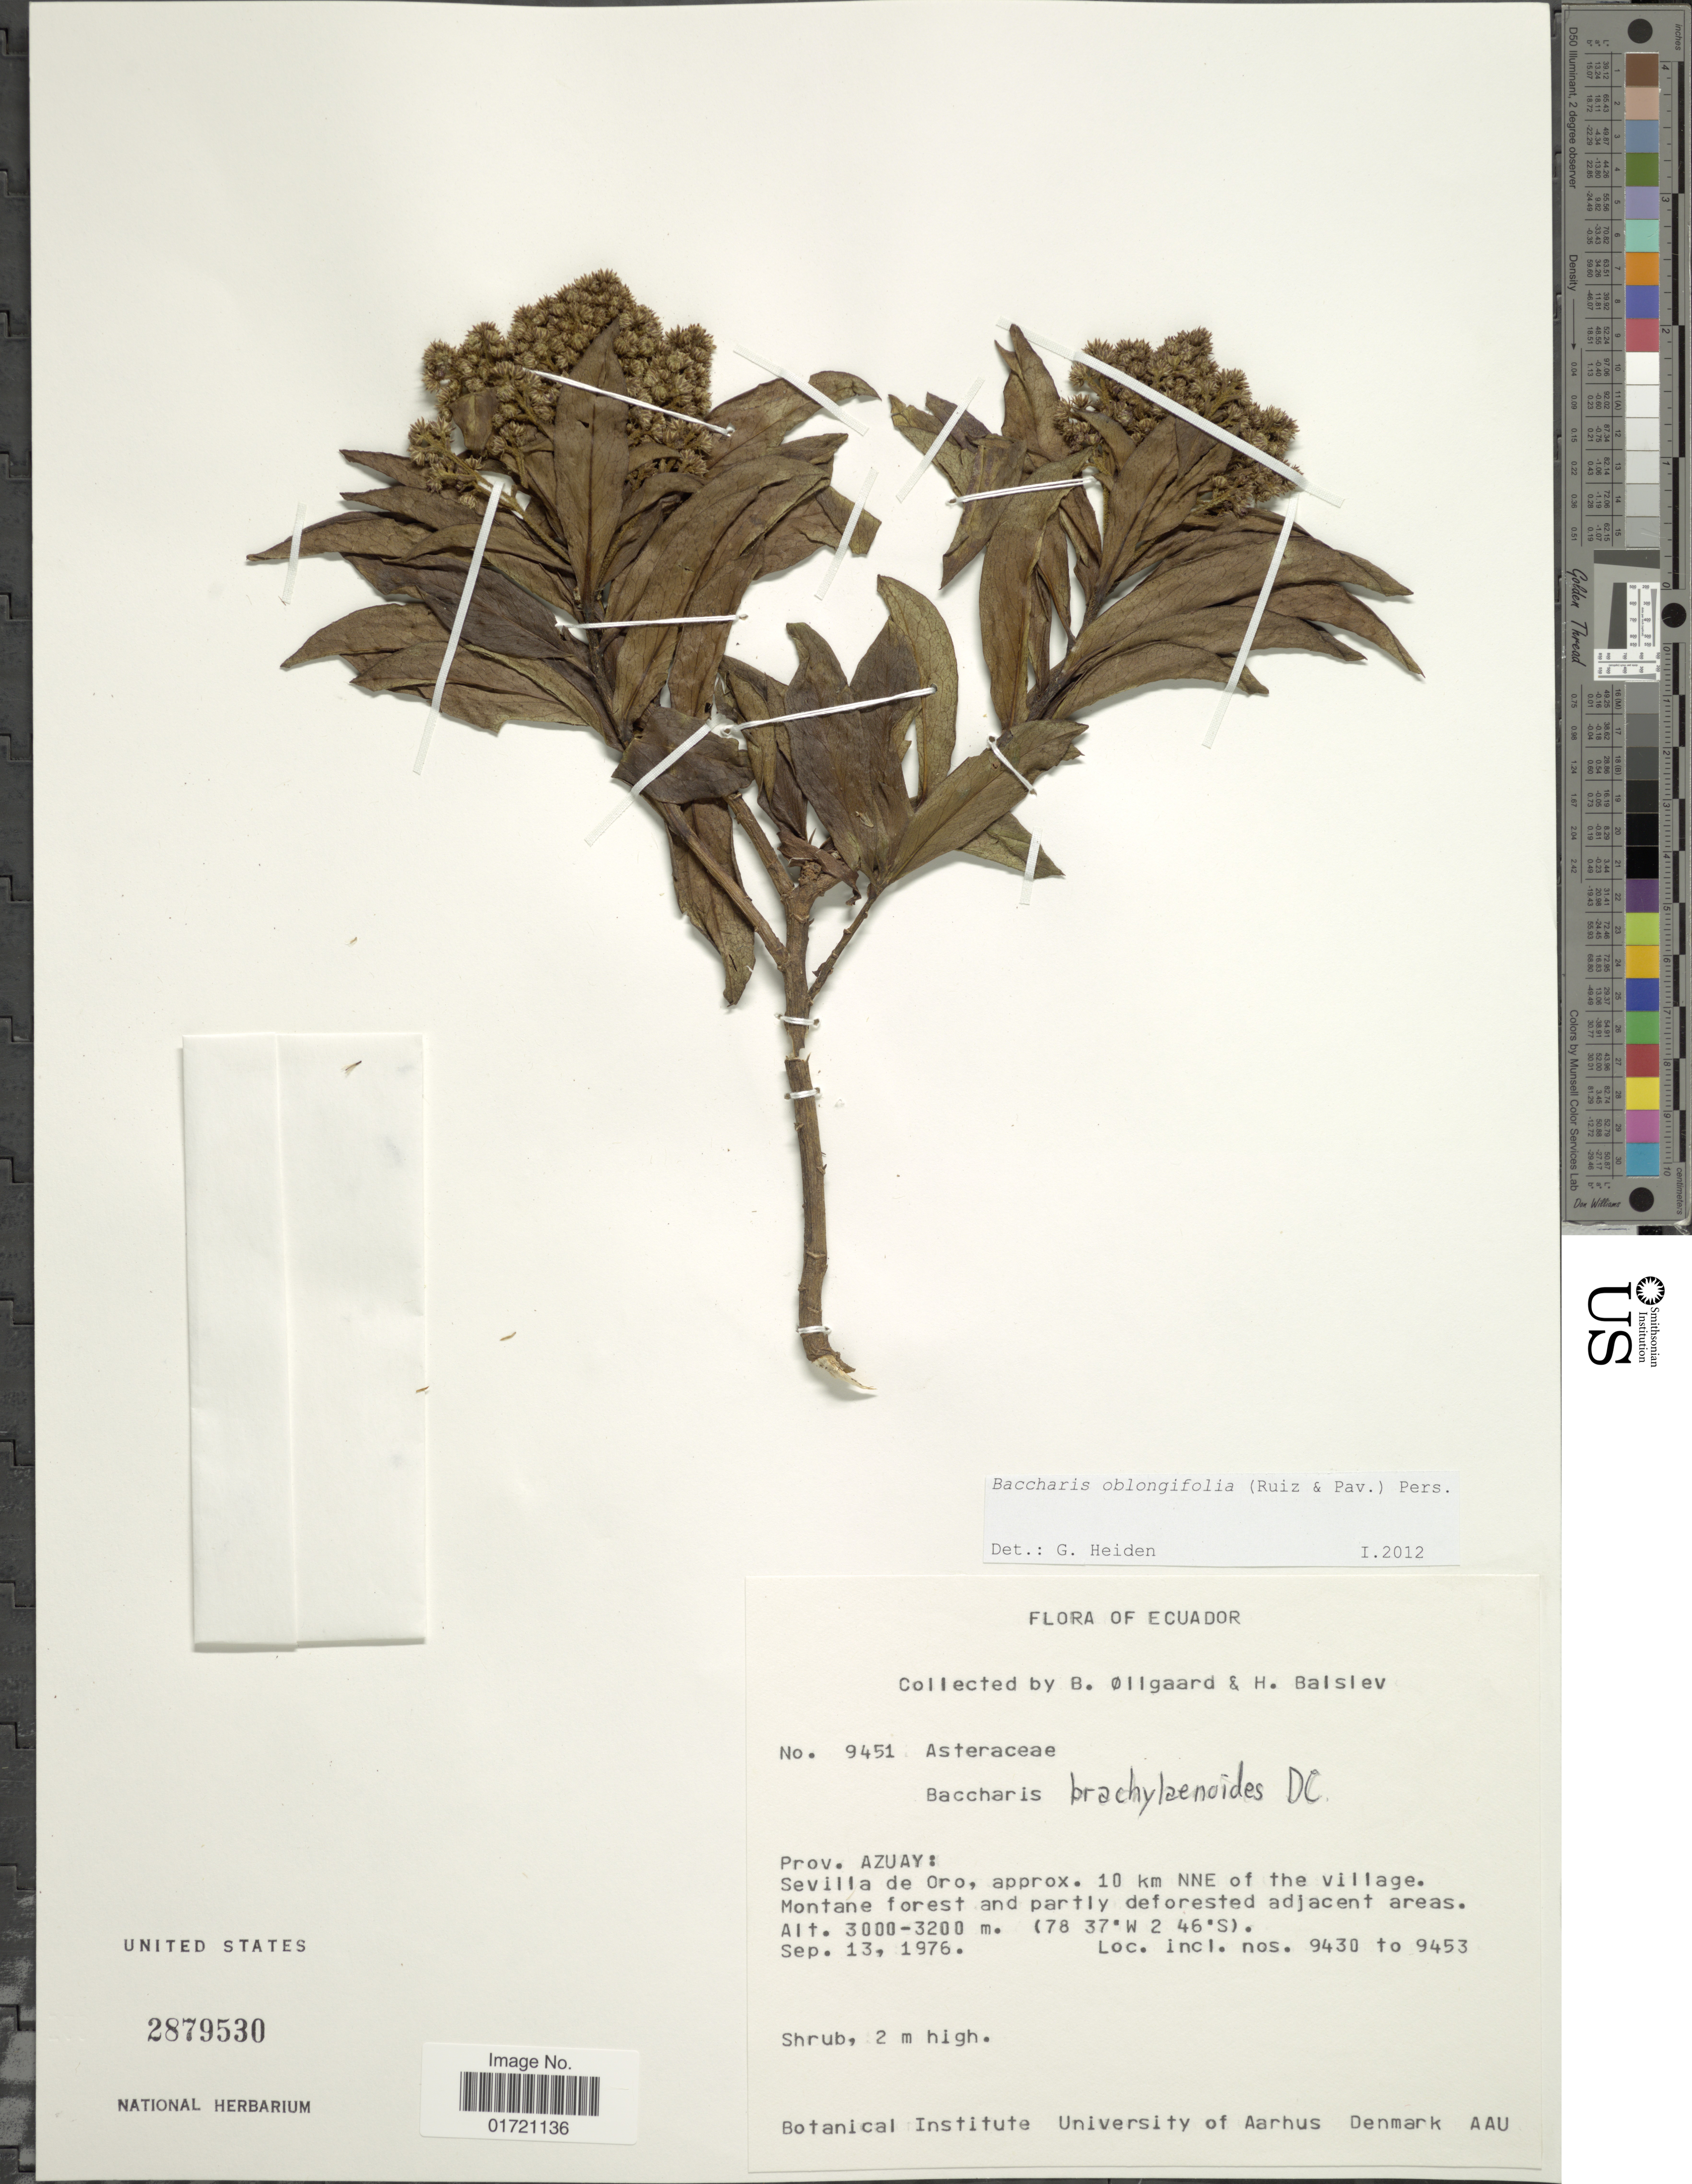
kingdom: Plantae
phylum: Tracheophyta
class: Magnoliopsida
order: Asterales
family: Asteraceae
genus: Baccharis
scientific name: Baccharis oblongifolia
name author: (Ruiz & Pav.) Pers.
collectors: B. Øllgaard & H. Balslev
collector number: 9451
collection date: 1976-09-13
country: Ecuador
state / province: Azuay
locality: Prov. Azuay: Sevilla de Oro, approx. 10 km NNE of the village.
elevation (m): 3000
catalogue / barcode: US 2879530